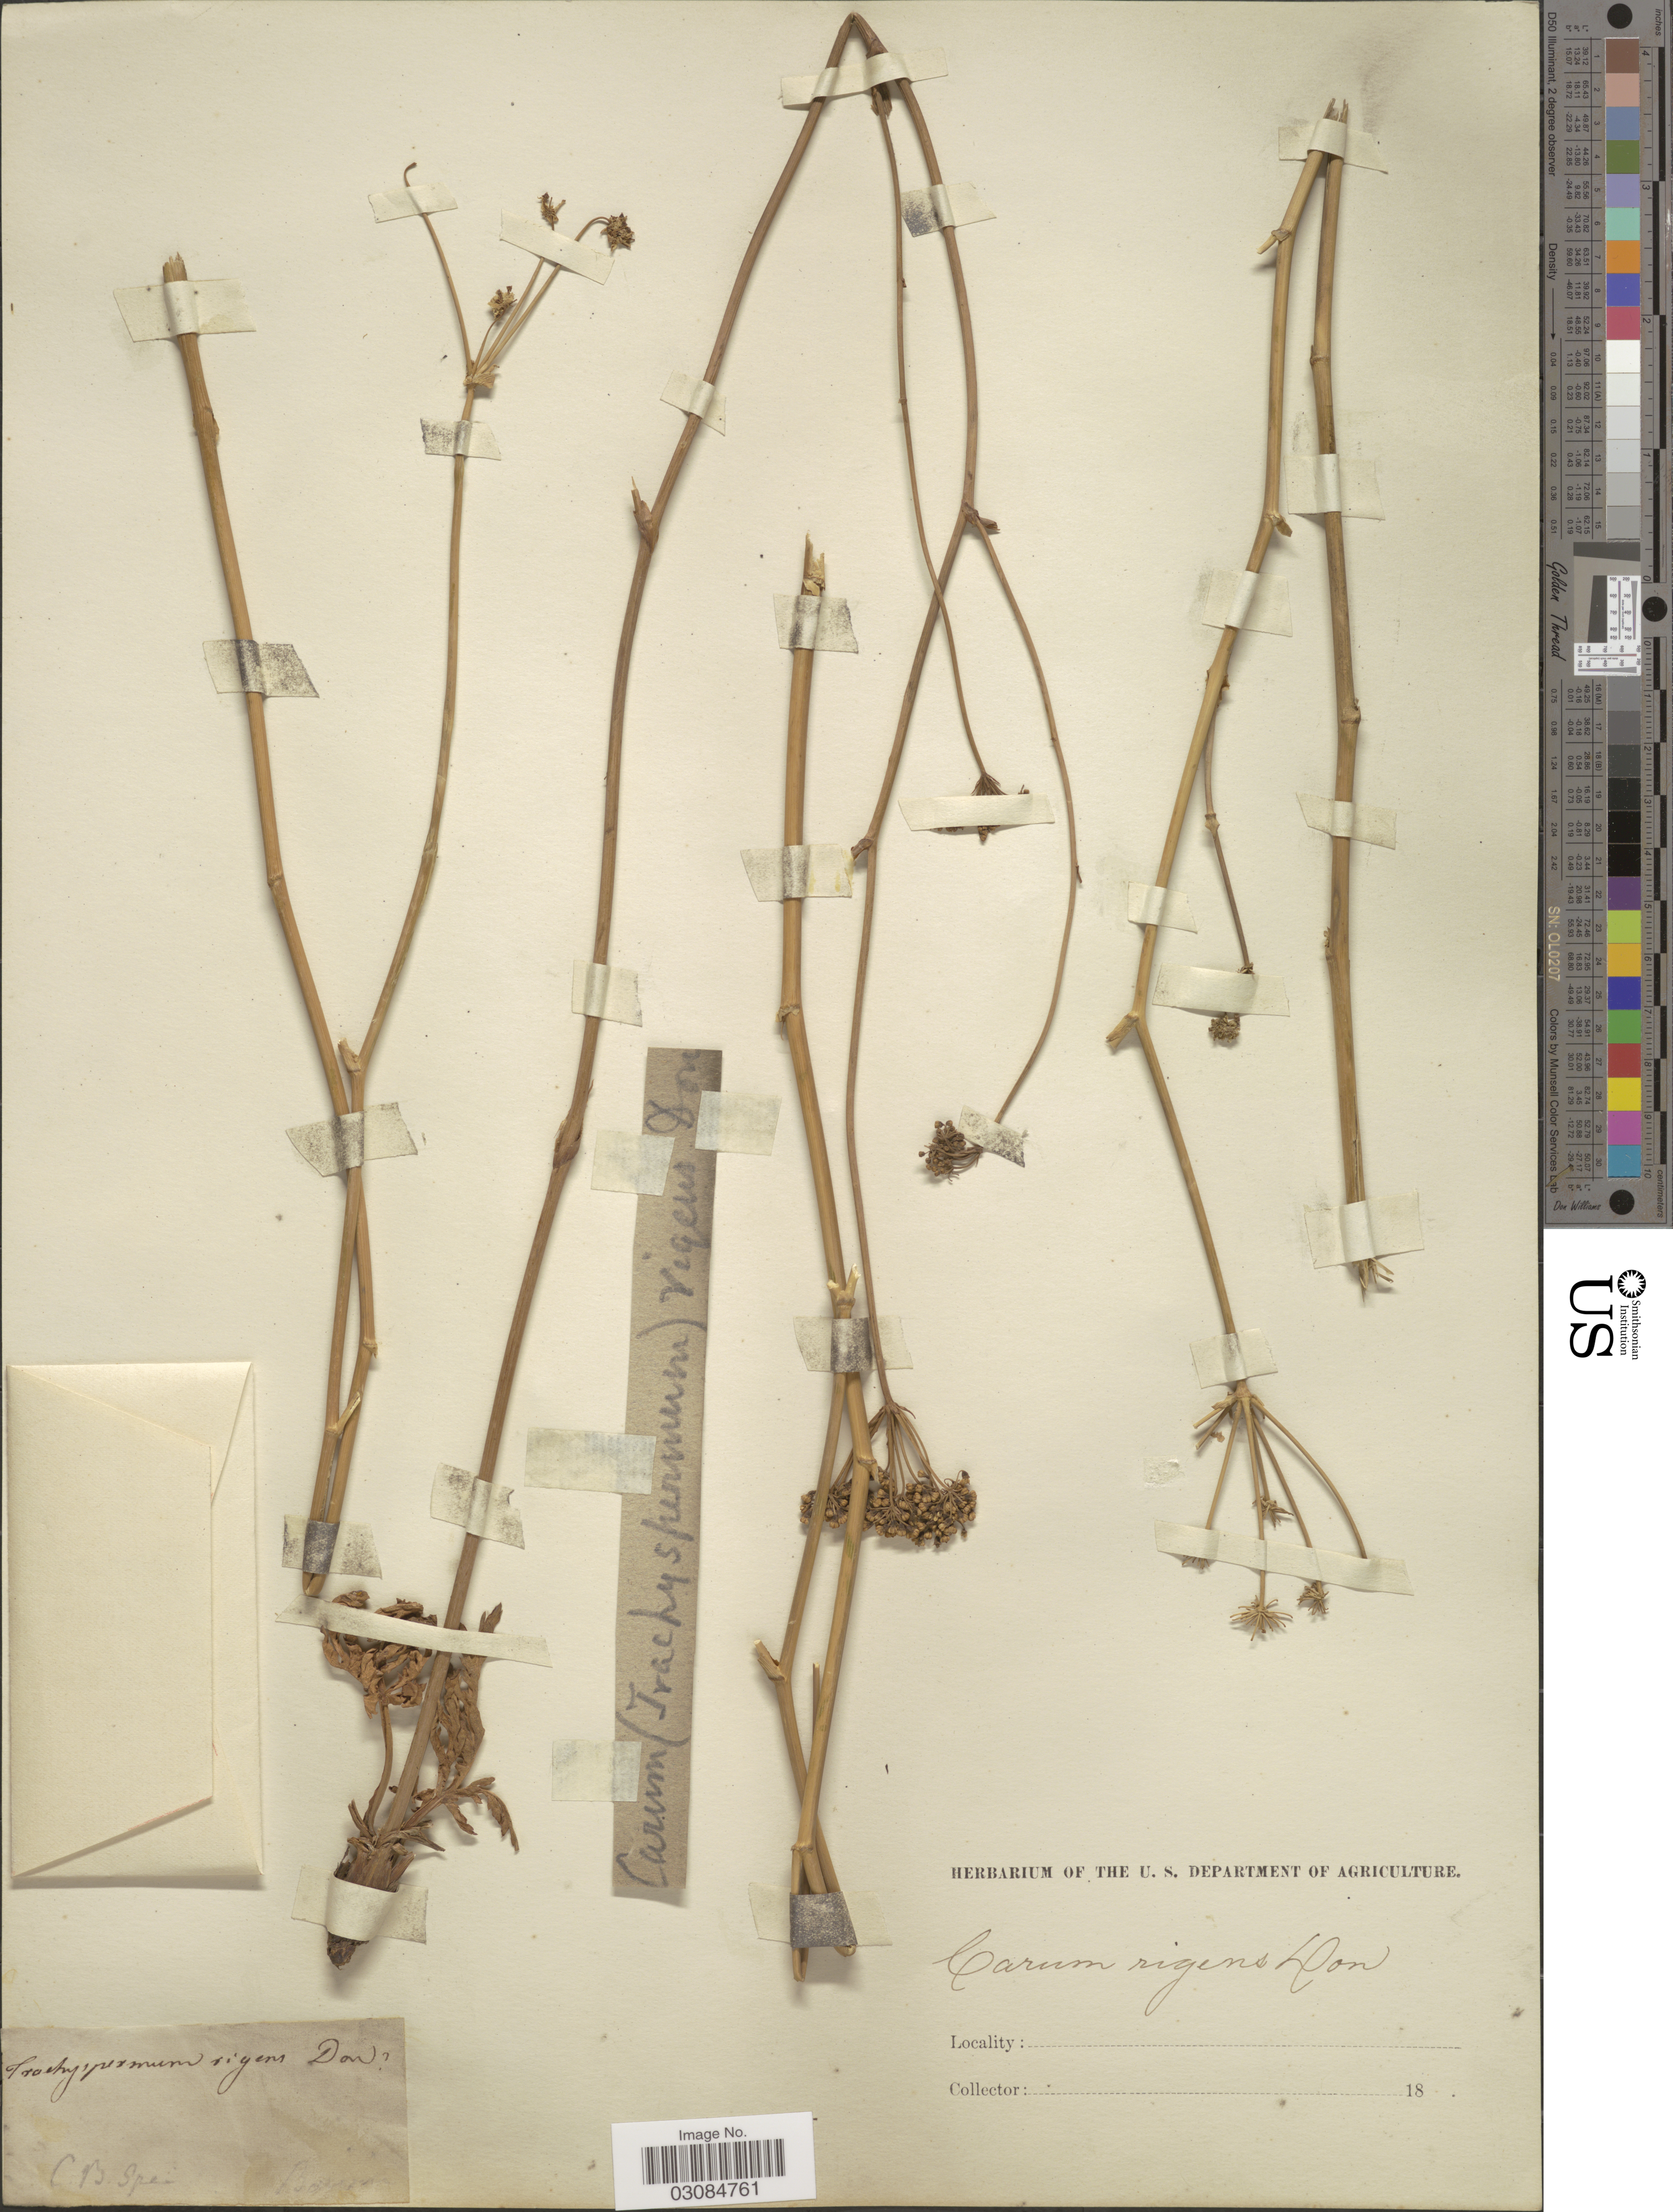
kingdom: Plantae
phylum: Tracheophyta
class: Magnoliopsida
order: Apiales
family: Apiaceae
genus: Trachyspermum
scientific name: Trachyspermum rigens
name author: G. Don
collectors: -- Boivin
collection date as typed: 18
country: South Africa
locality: C.B. Spei.